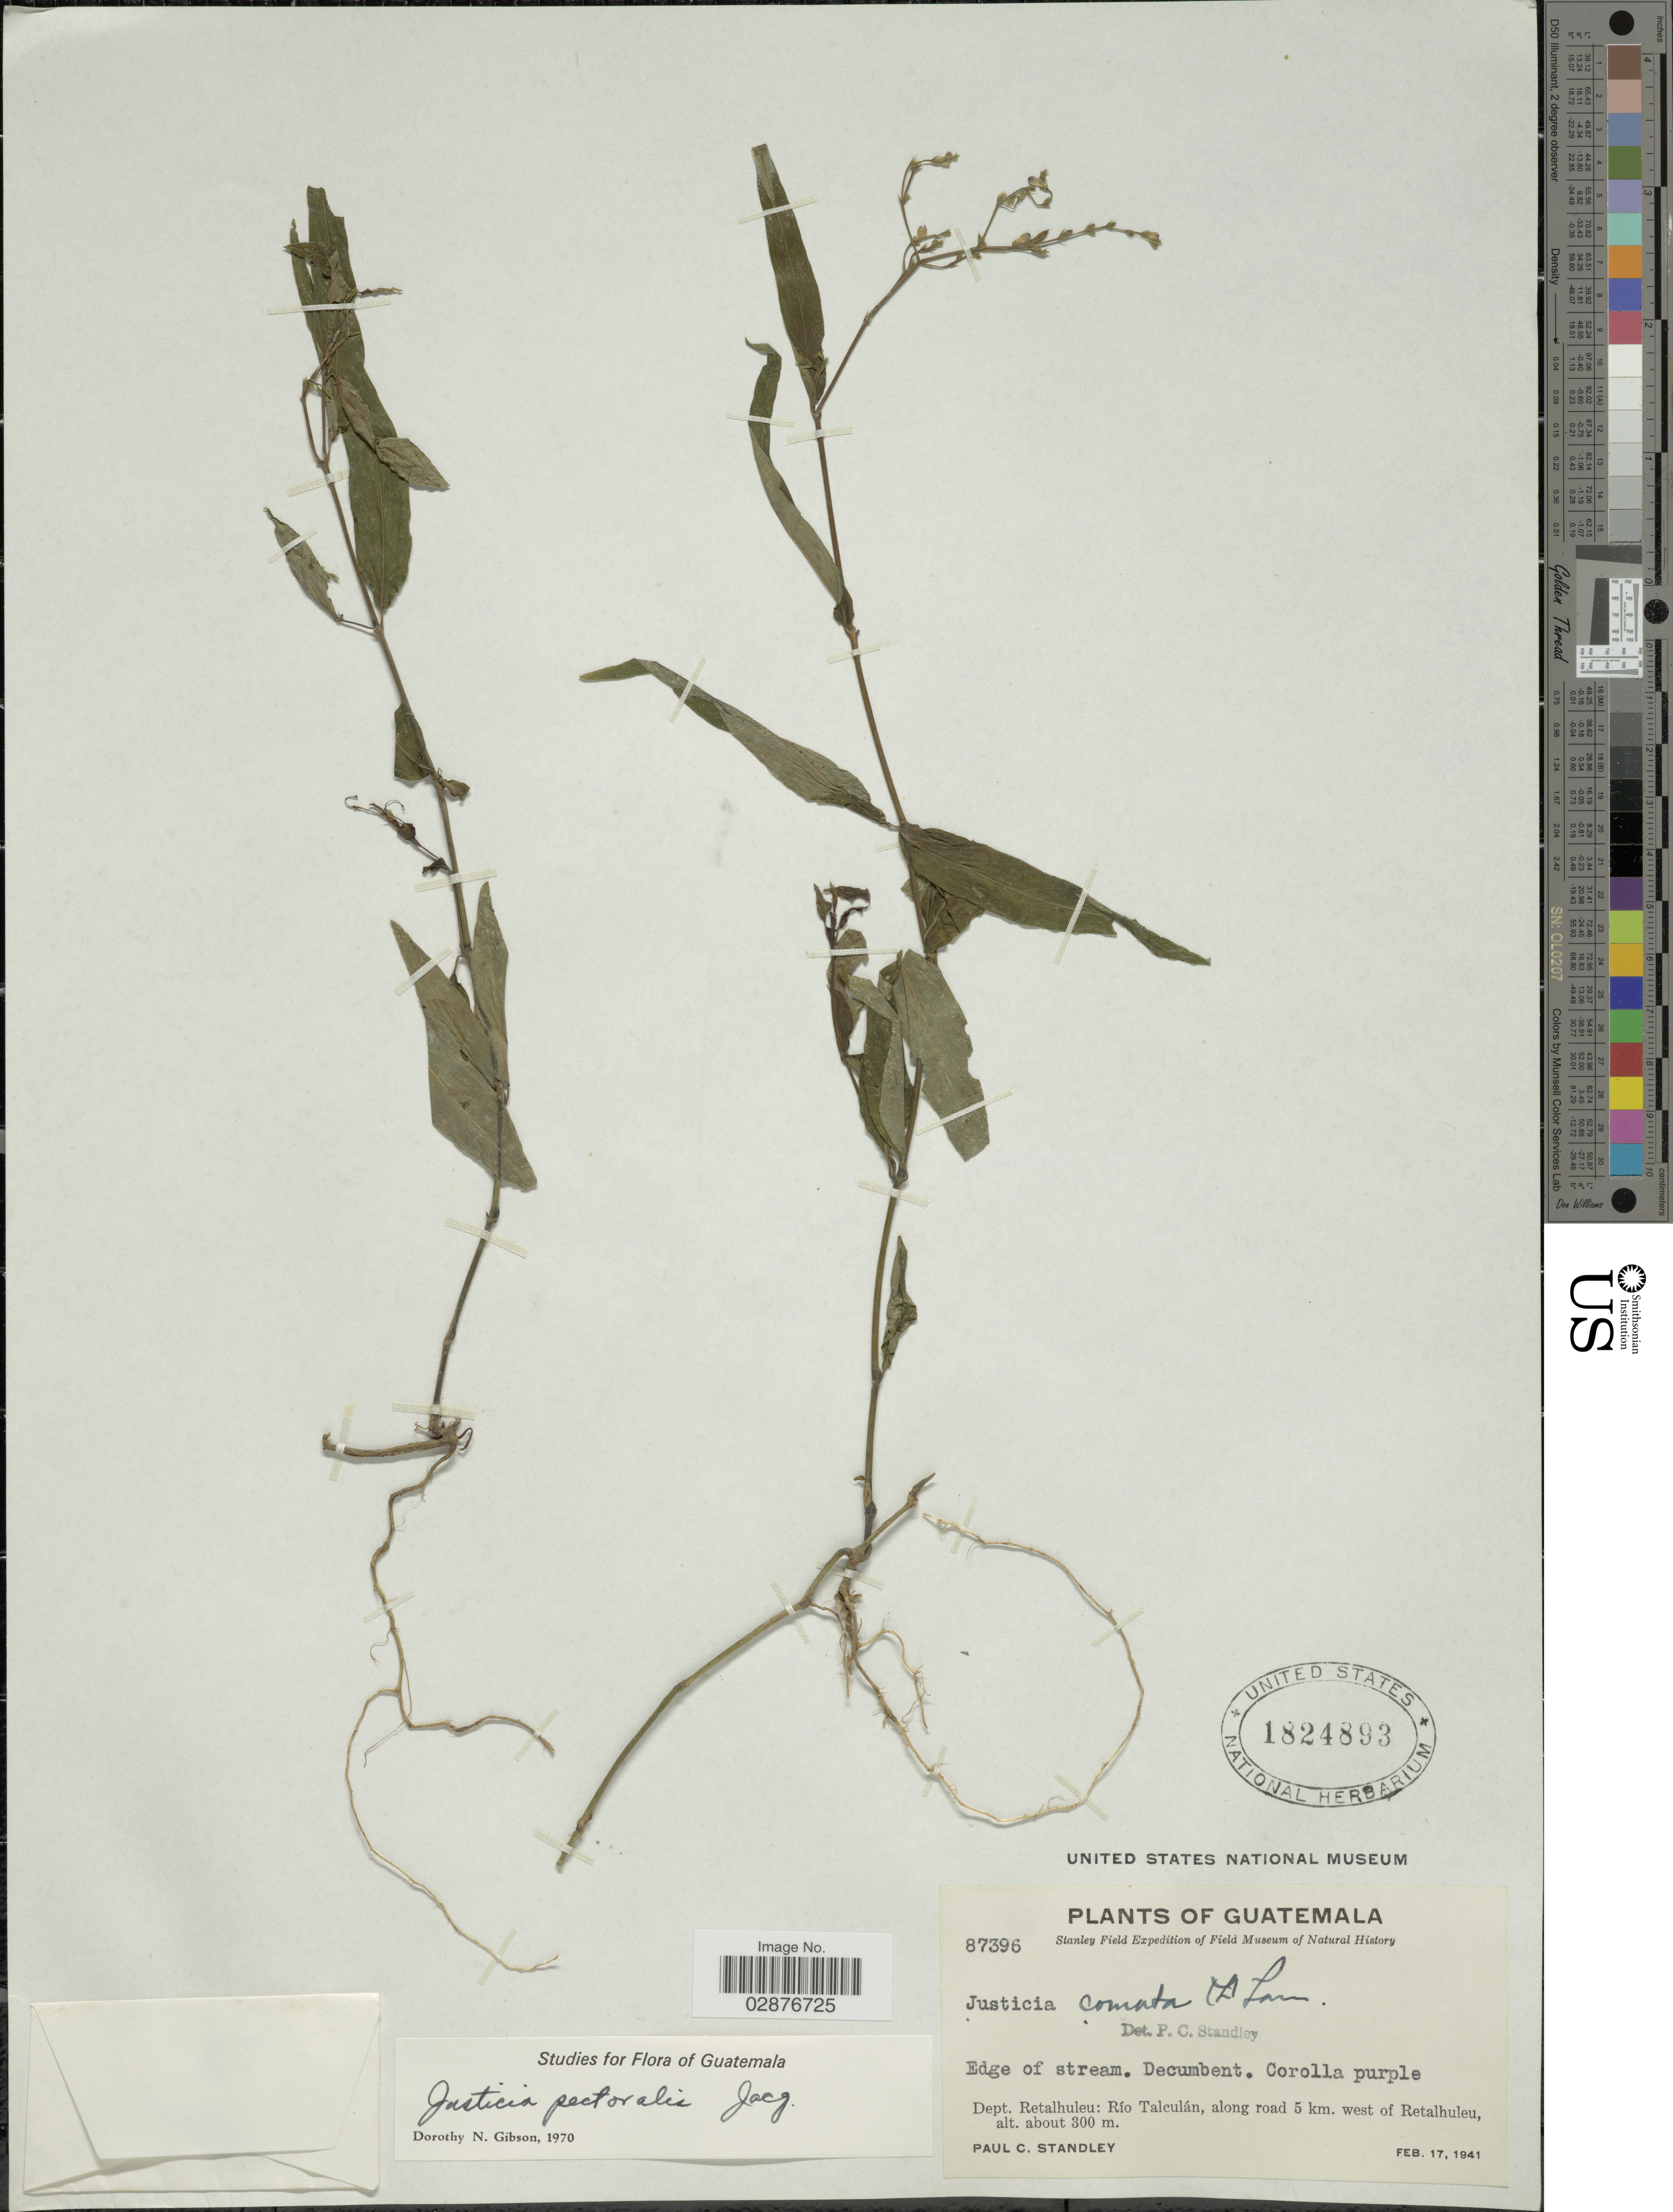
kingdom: Plantae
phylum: Tracheophyta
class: Magnoliopsida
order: Lamiales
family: Acanthaceae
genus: Justicia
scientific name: Justicia pectoralis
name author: Jacq.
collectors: P. C. Standley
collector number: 87396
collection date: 1941-02-17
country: Guatemala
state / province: Retalhuleu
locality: Dept. Retalhuleu: Río Talculán, along road 5 km. west of Retalhuleu.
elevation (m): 300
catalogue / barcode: US 1824893